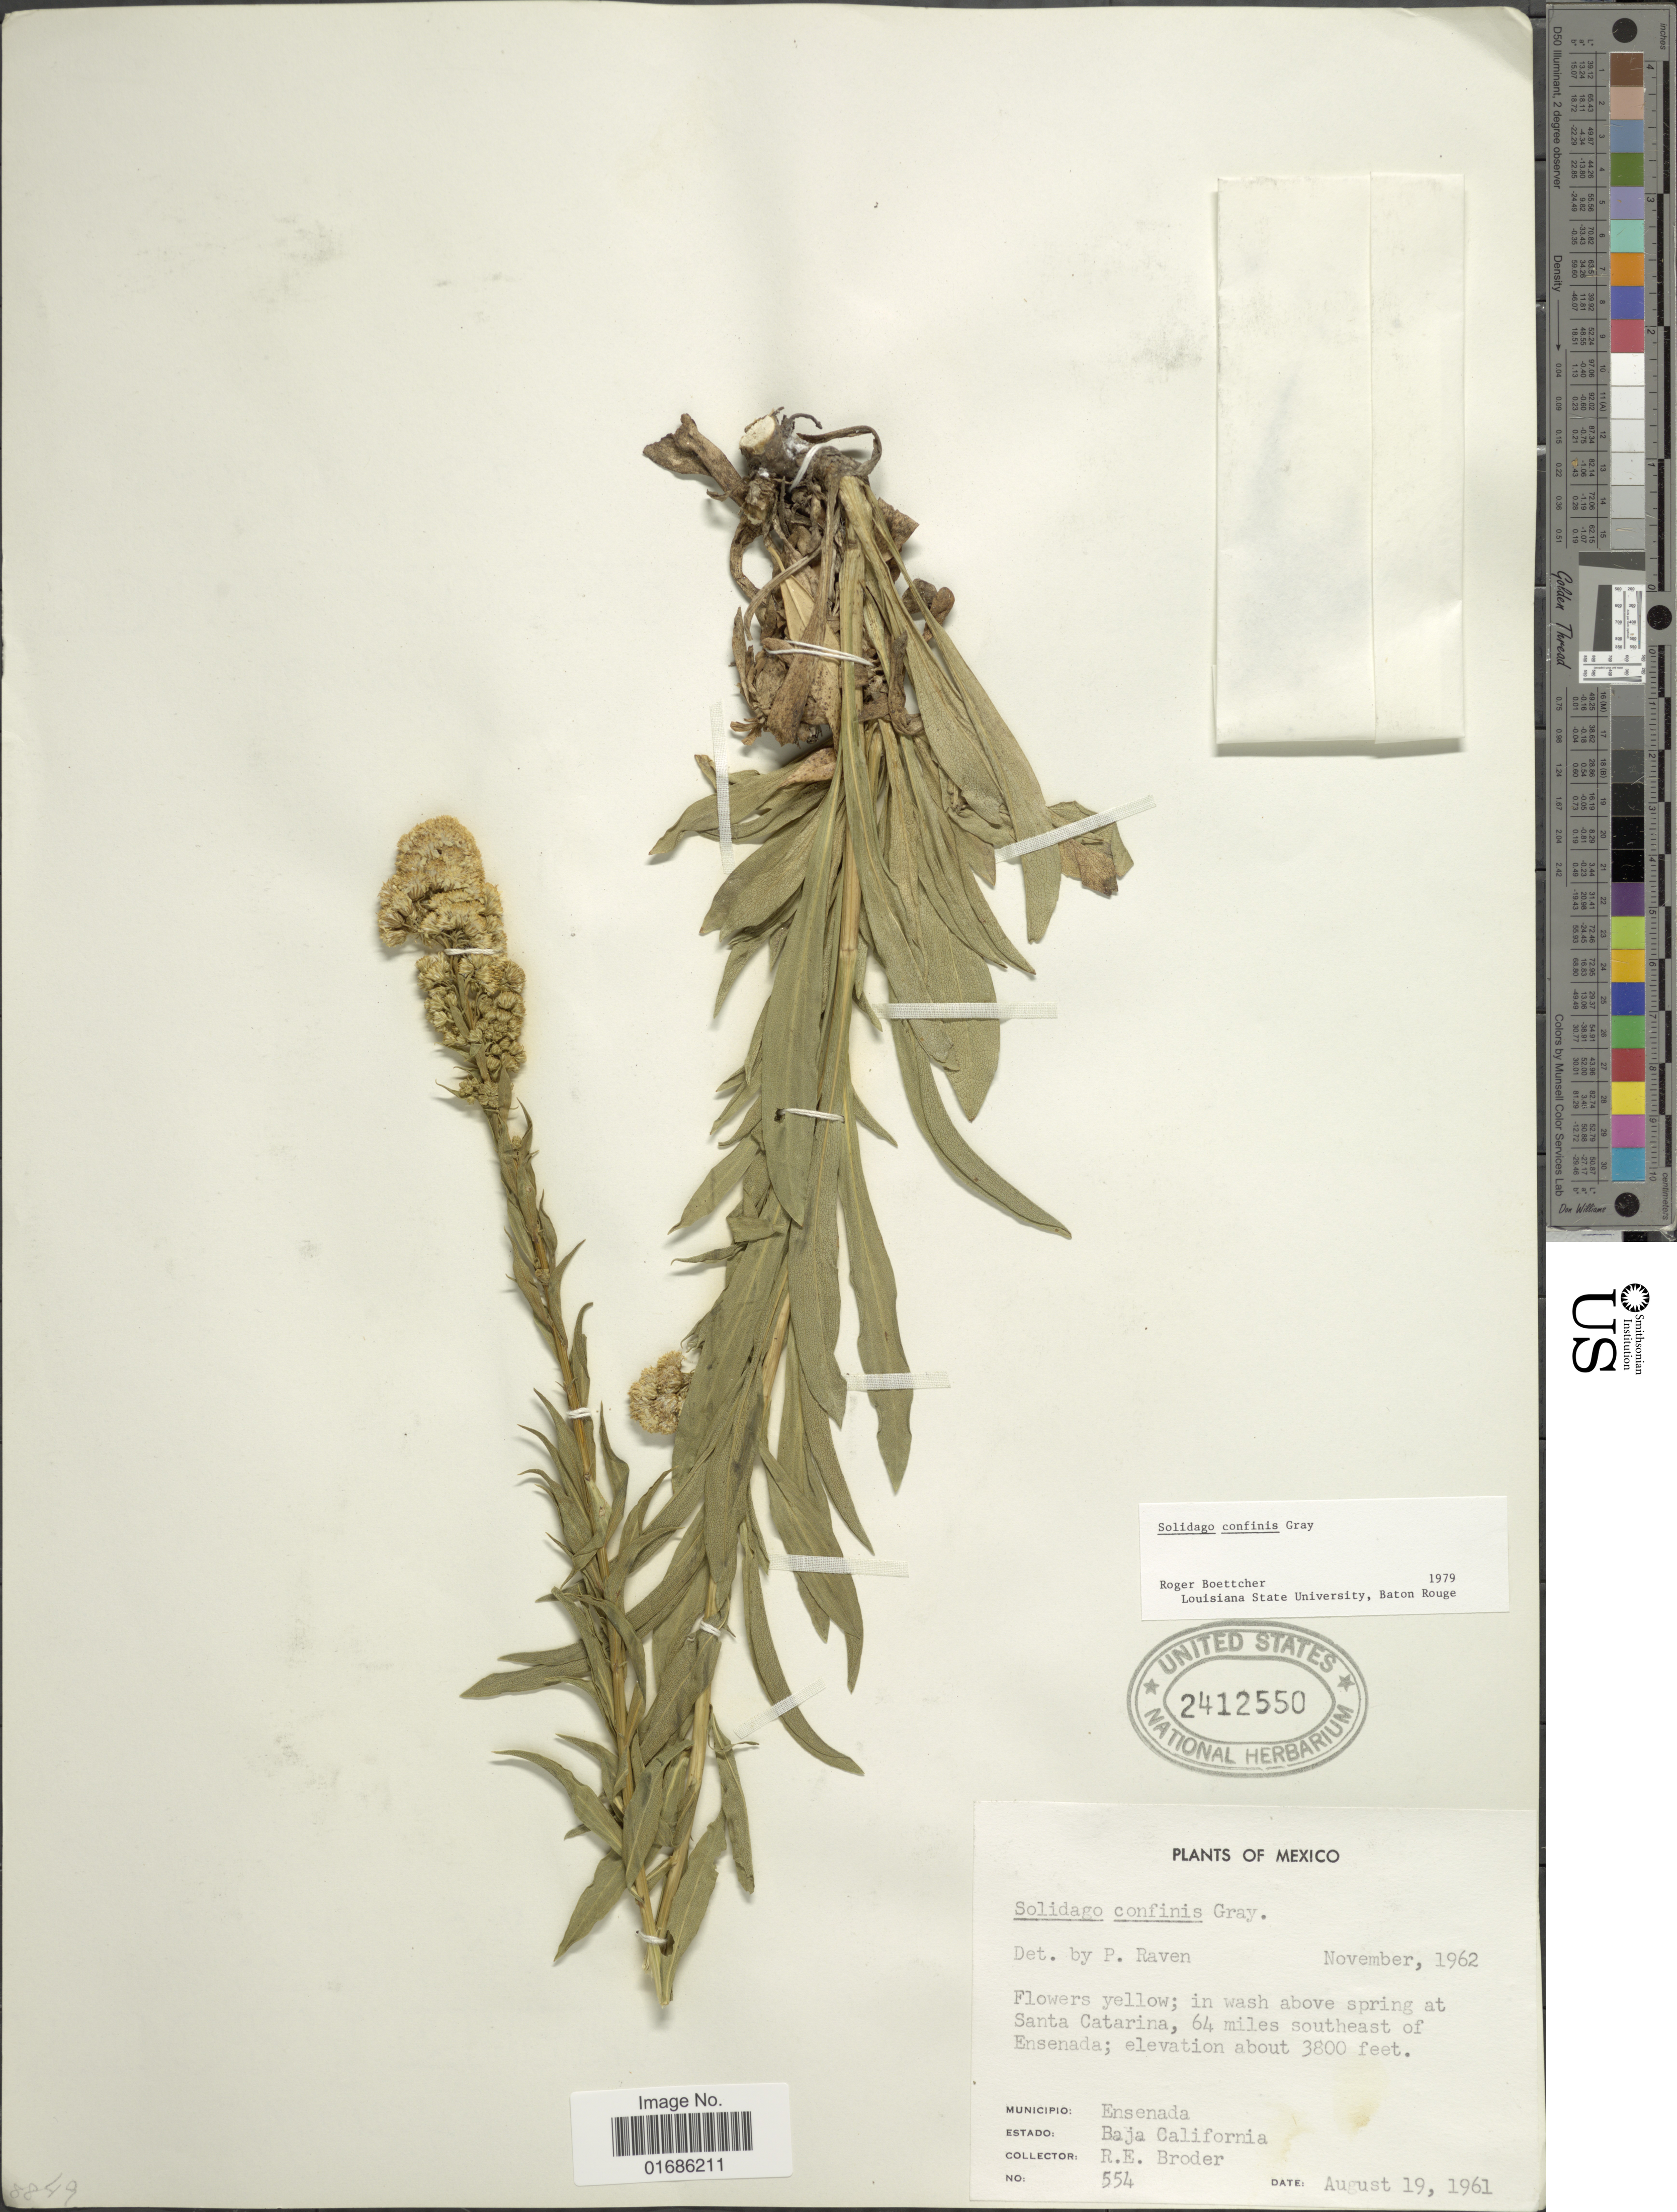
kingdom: Plantae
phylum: Tracheophyta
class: Magnoliopsida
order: Asterales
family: Asteraceae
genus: Solidago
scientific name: Solidago confinis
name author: A. Gray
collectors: R. Broder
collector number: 554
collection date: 1961-08-19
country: Mexico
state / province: Baja California Norte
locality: In wash above spring at Santa Catarina, 64 miles southeast of Ensenada, Muncipio Ensenada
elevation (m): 1158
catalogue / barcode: US 2412550